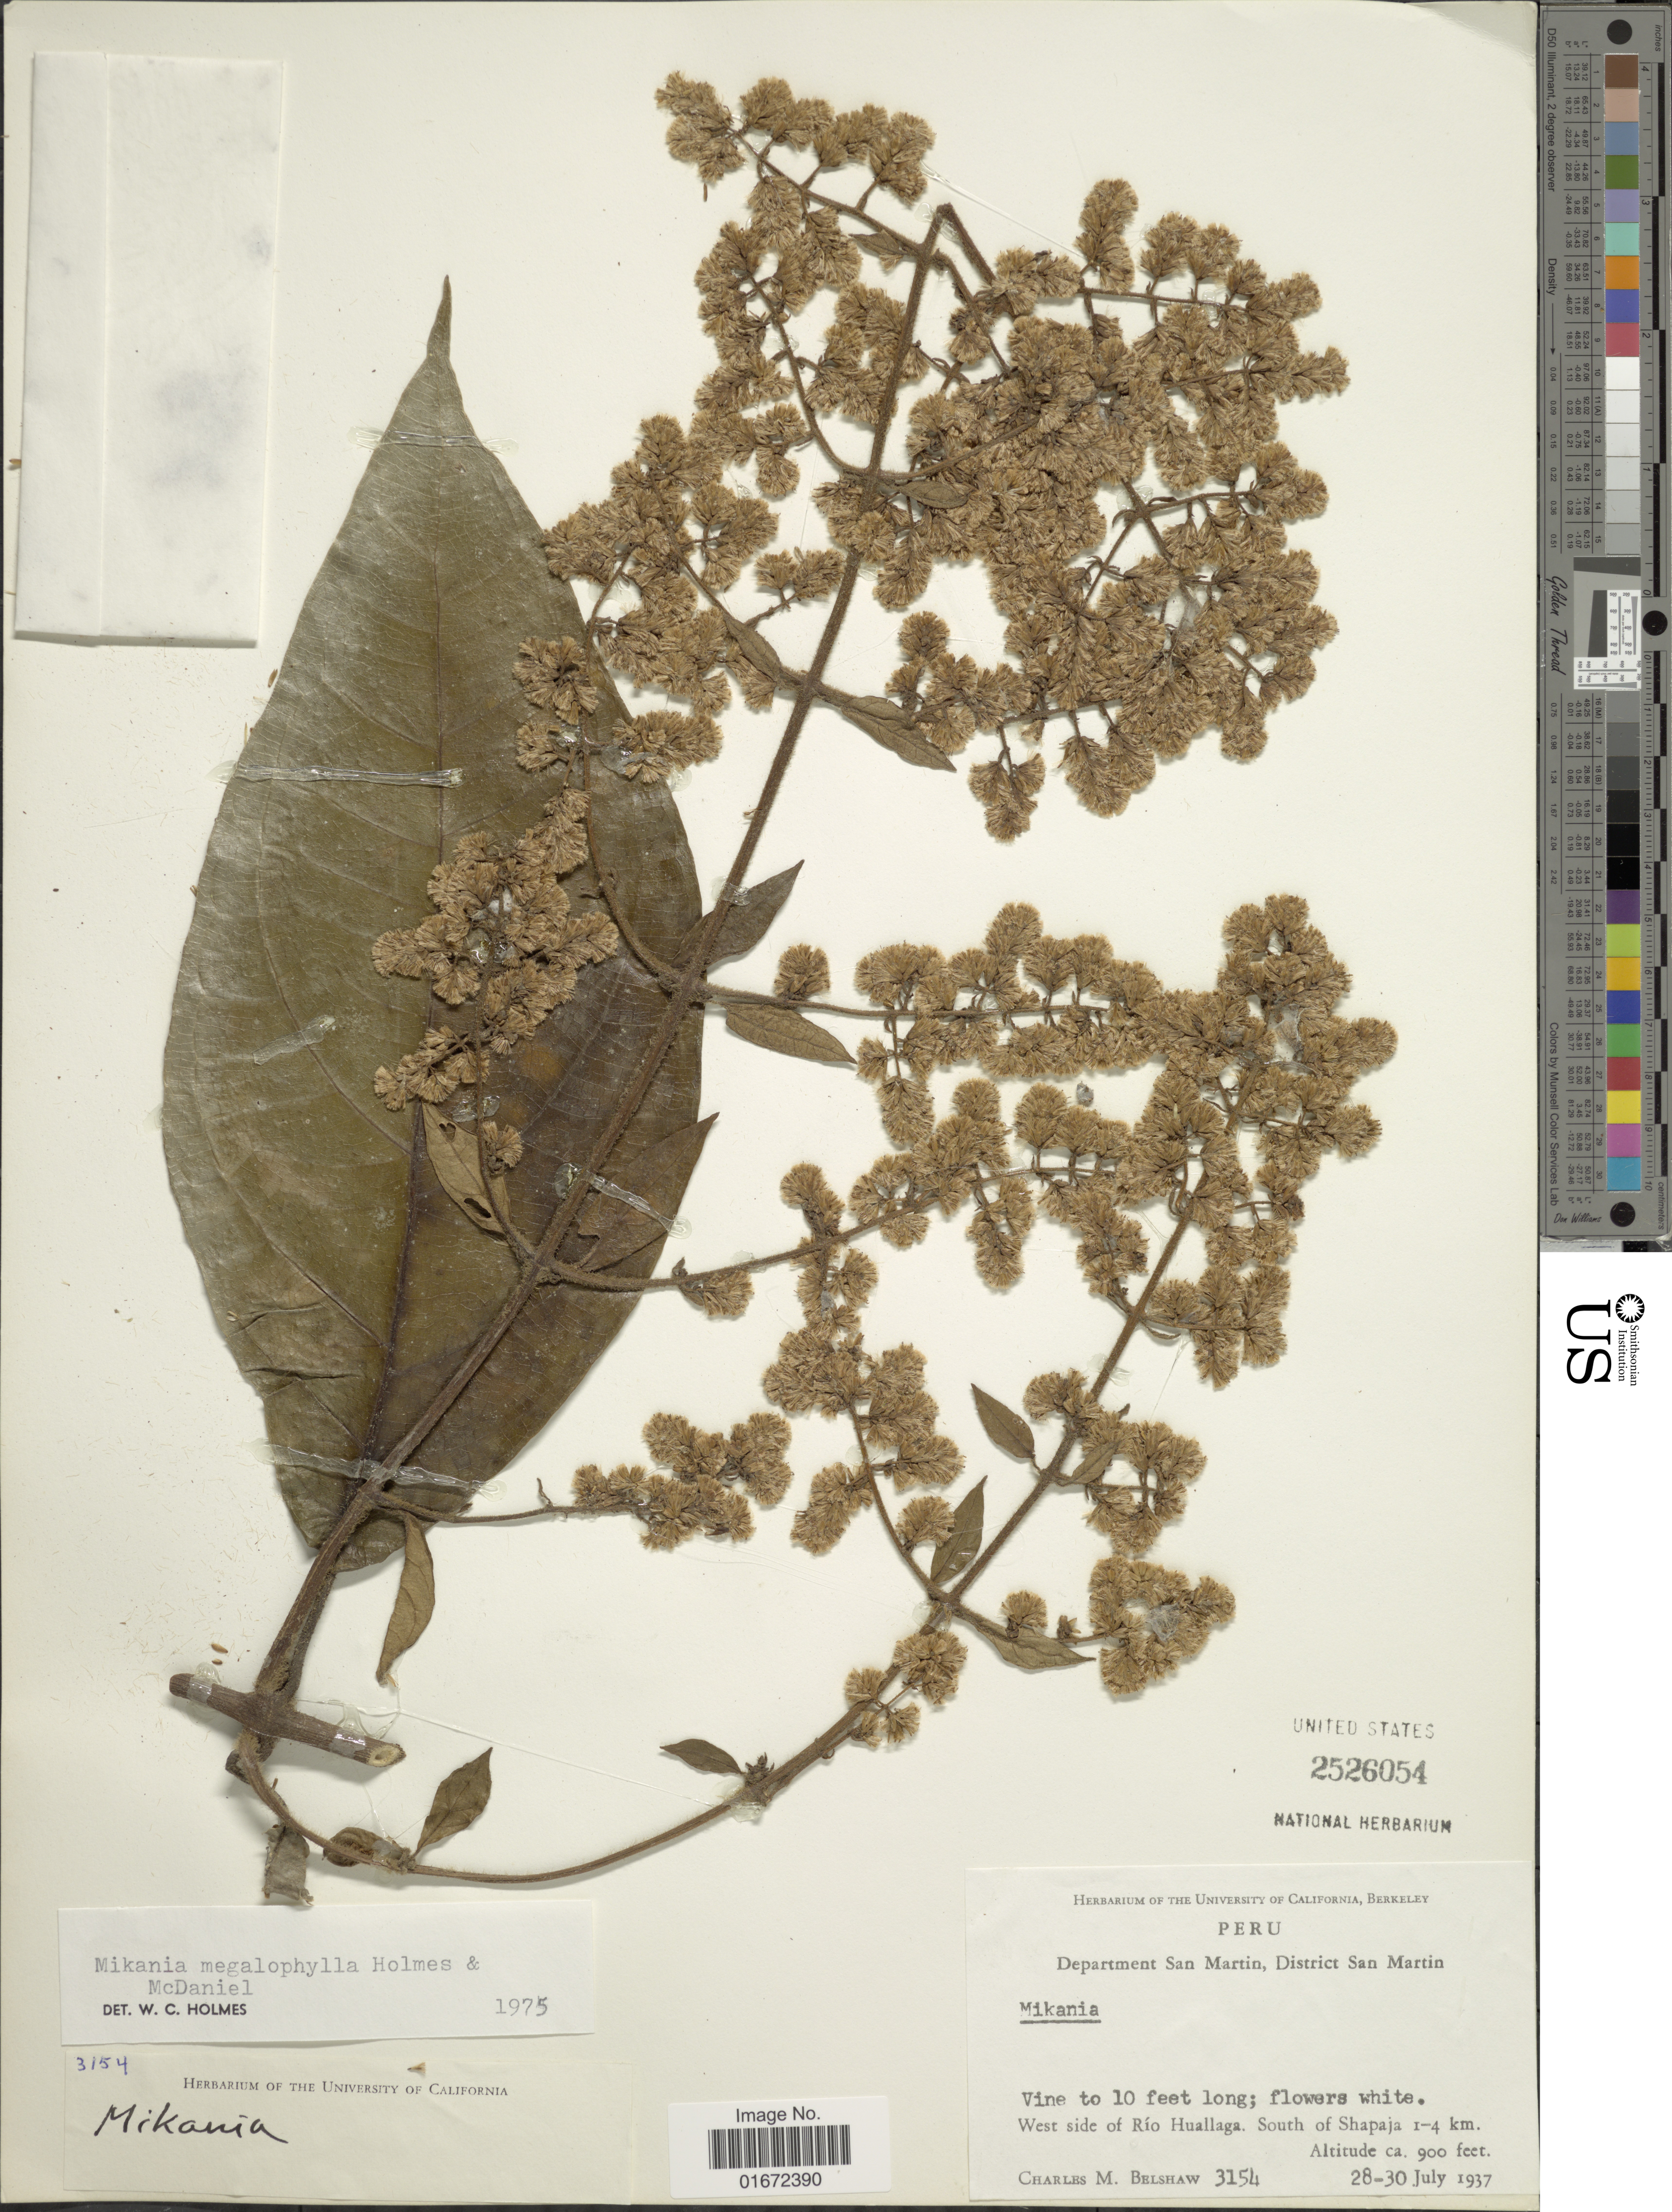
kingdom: Plantae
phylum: Tracheophyta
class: Magnoliopsida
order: Asterales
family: Asteraceae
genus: Mikania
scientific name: Mikania megalophylla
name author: W.C. Holmes & McDaniel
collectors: C. Shaw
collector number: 3154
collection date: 1937-07-28/1937-07-30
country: Peru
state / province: San Martín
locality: Department San Martin, District San Martin. West side of Río Huallaga. South of Shapaja 1-4 km.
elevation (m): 274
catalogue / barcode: US 2526054